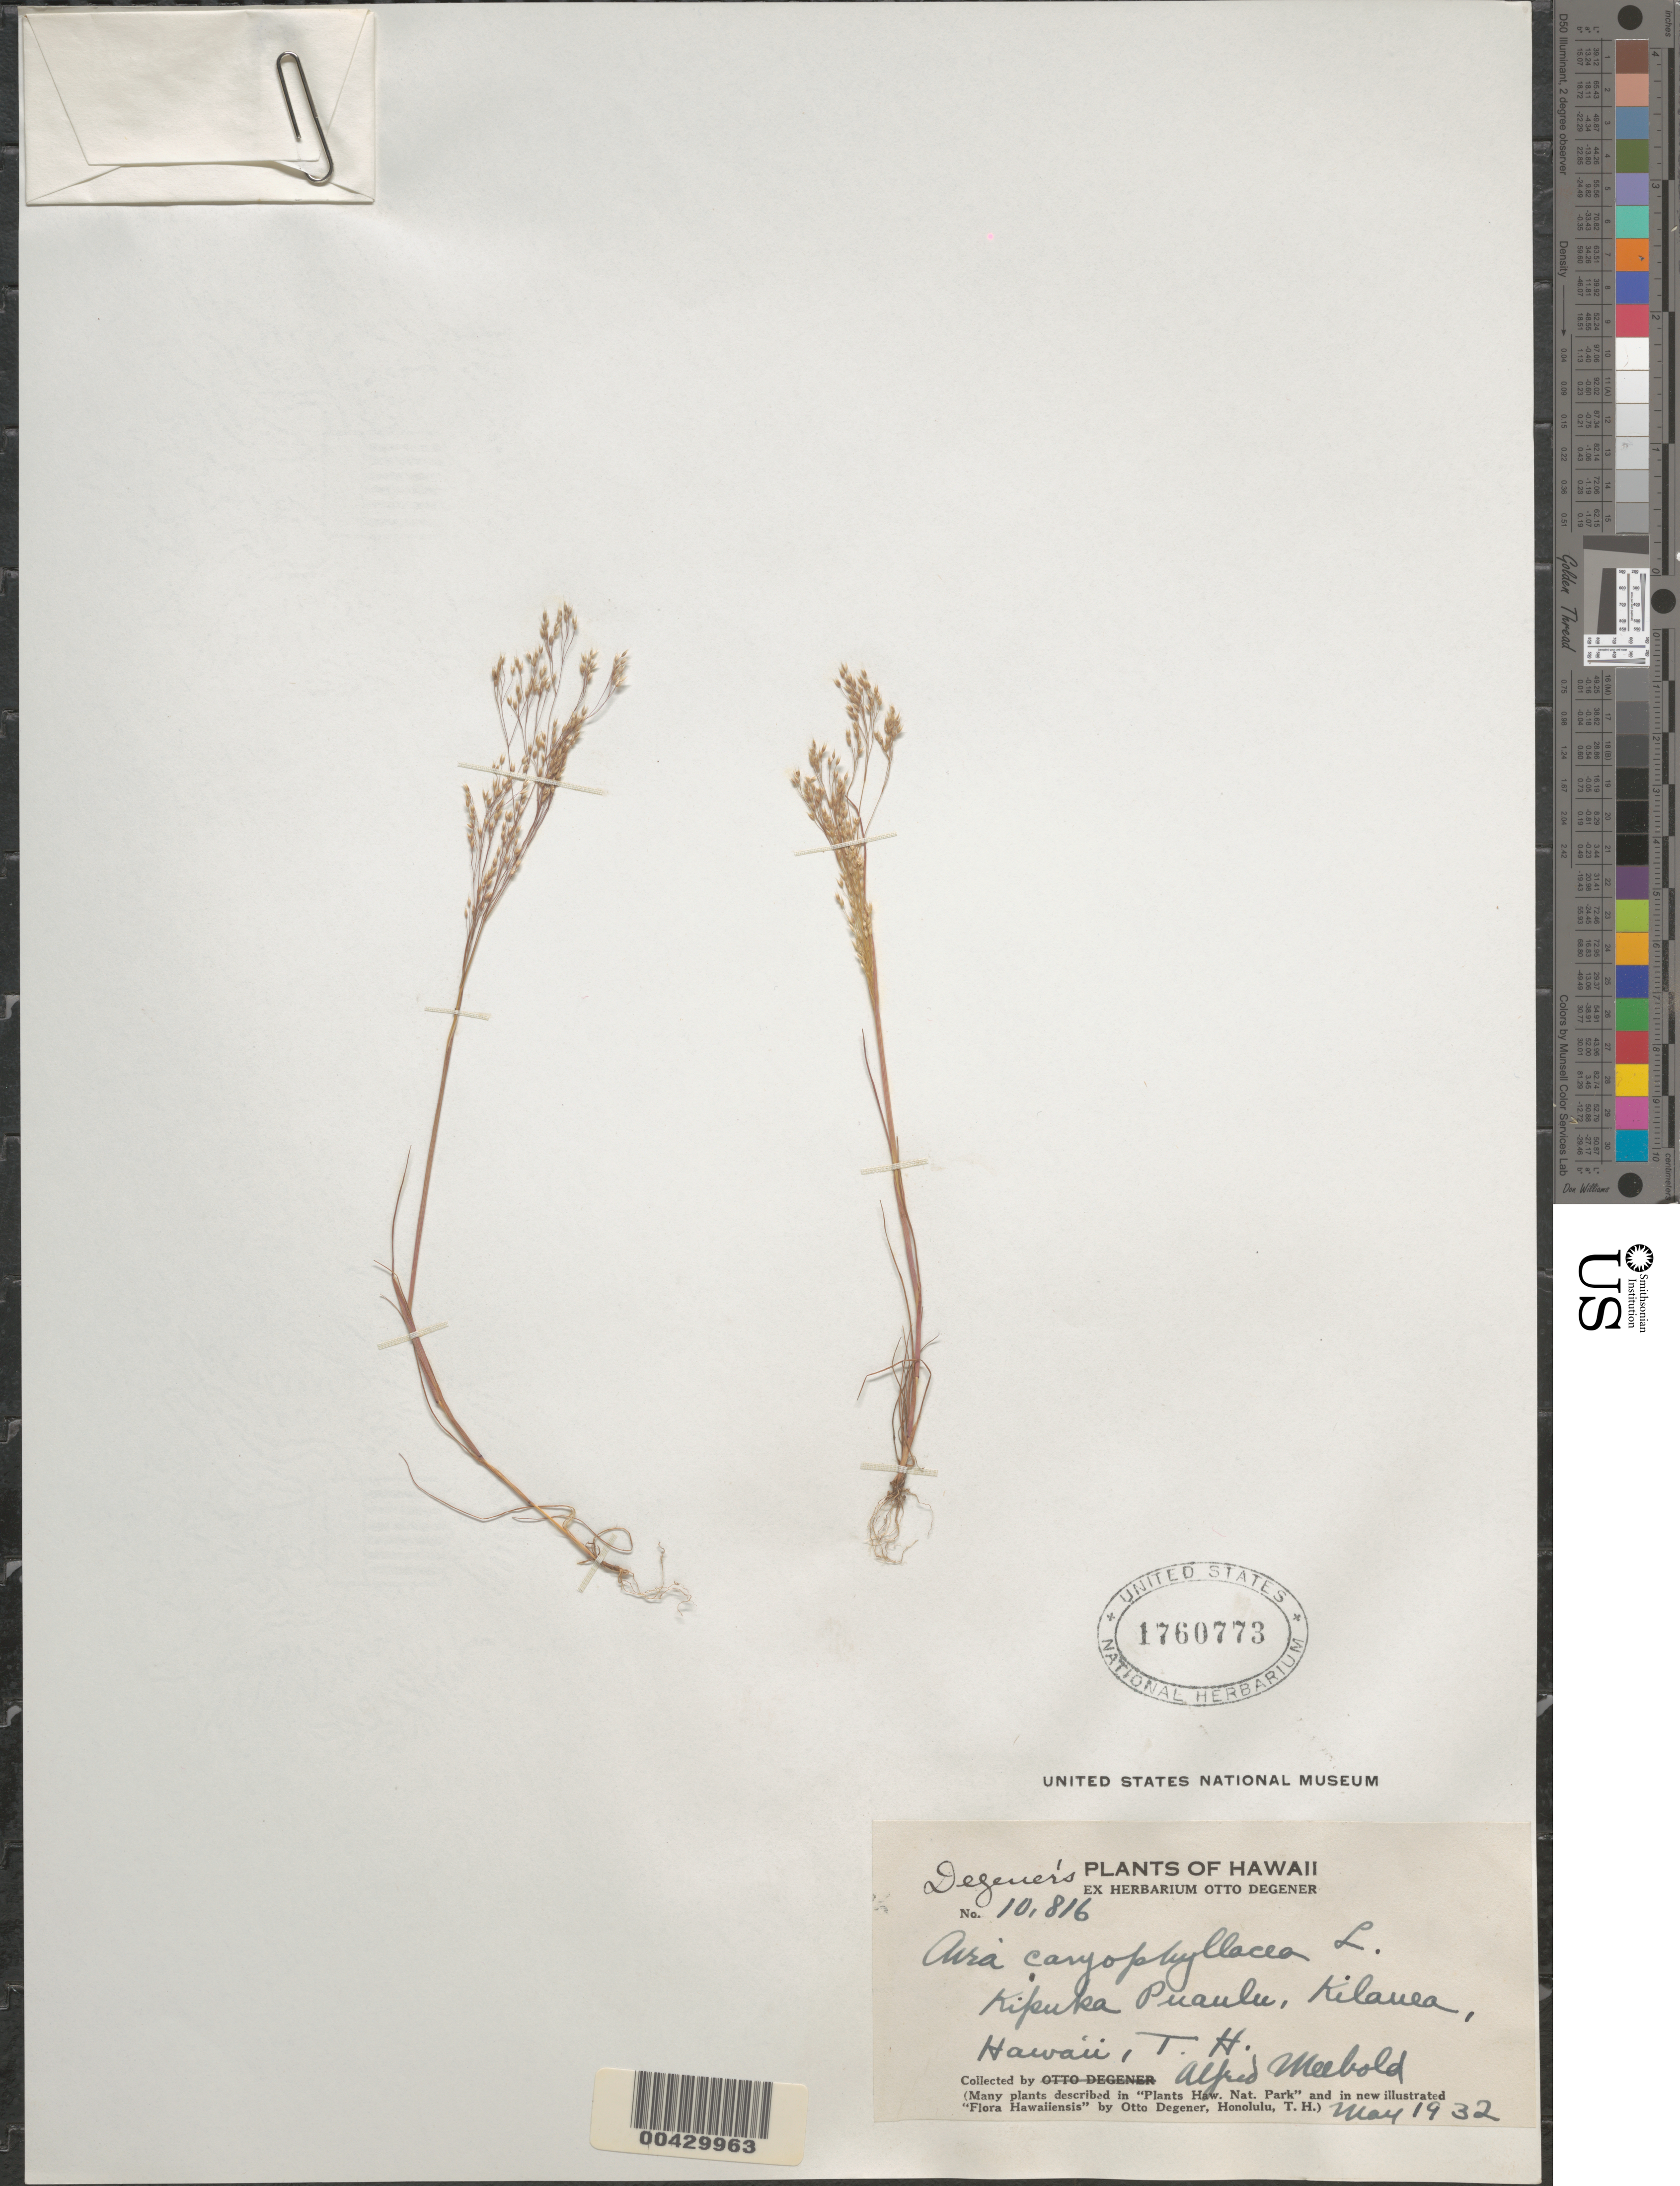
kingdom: Plantae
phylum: Tracheophyta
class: Liliopsida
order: Poales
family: Poaceae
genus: Aira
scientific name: Aira caryophyllea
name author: L.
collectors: A. Meebold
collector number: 10816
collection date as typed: May 1932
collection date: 1932-05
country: United States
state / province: Hawaii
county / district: Hawaii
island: Hawaii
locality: Kipuka Puaulu, Kilauea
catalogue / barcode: US 1760773